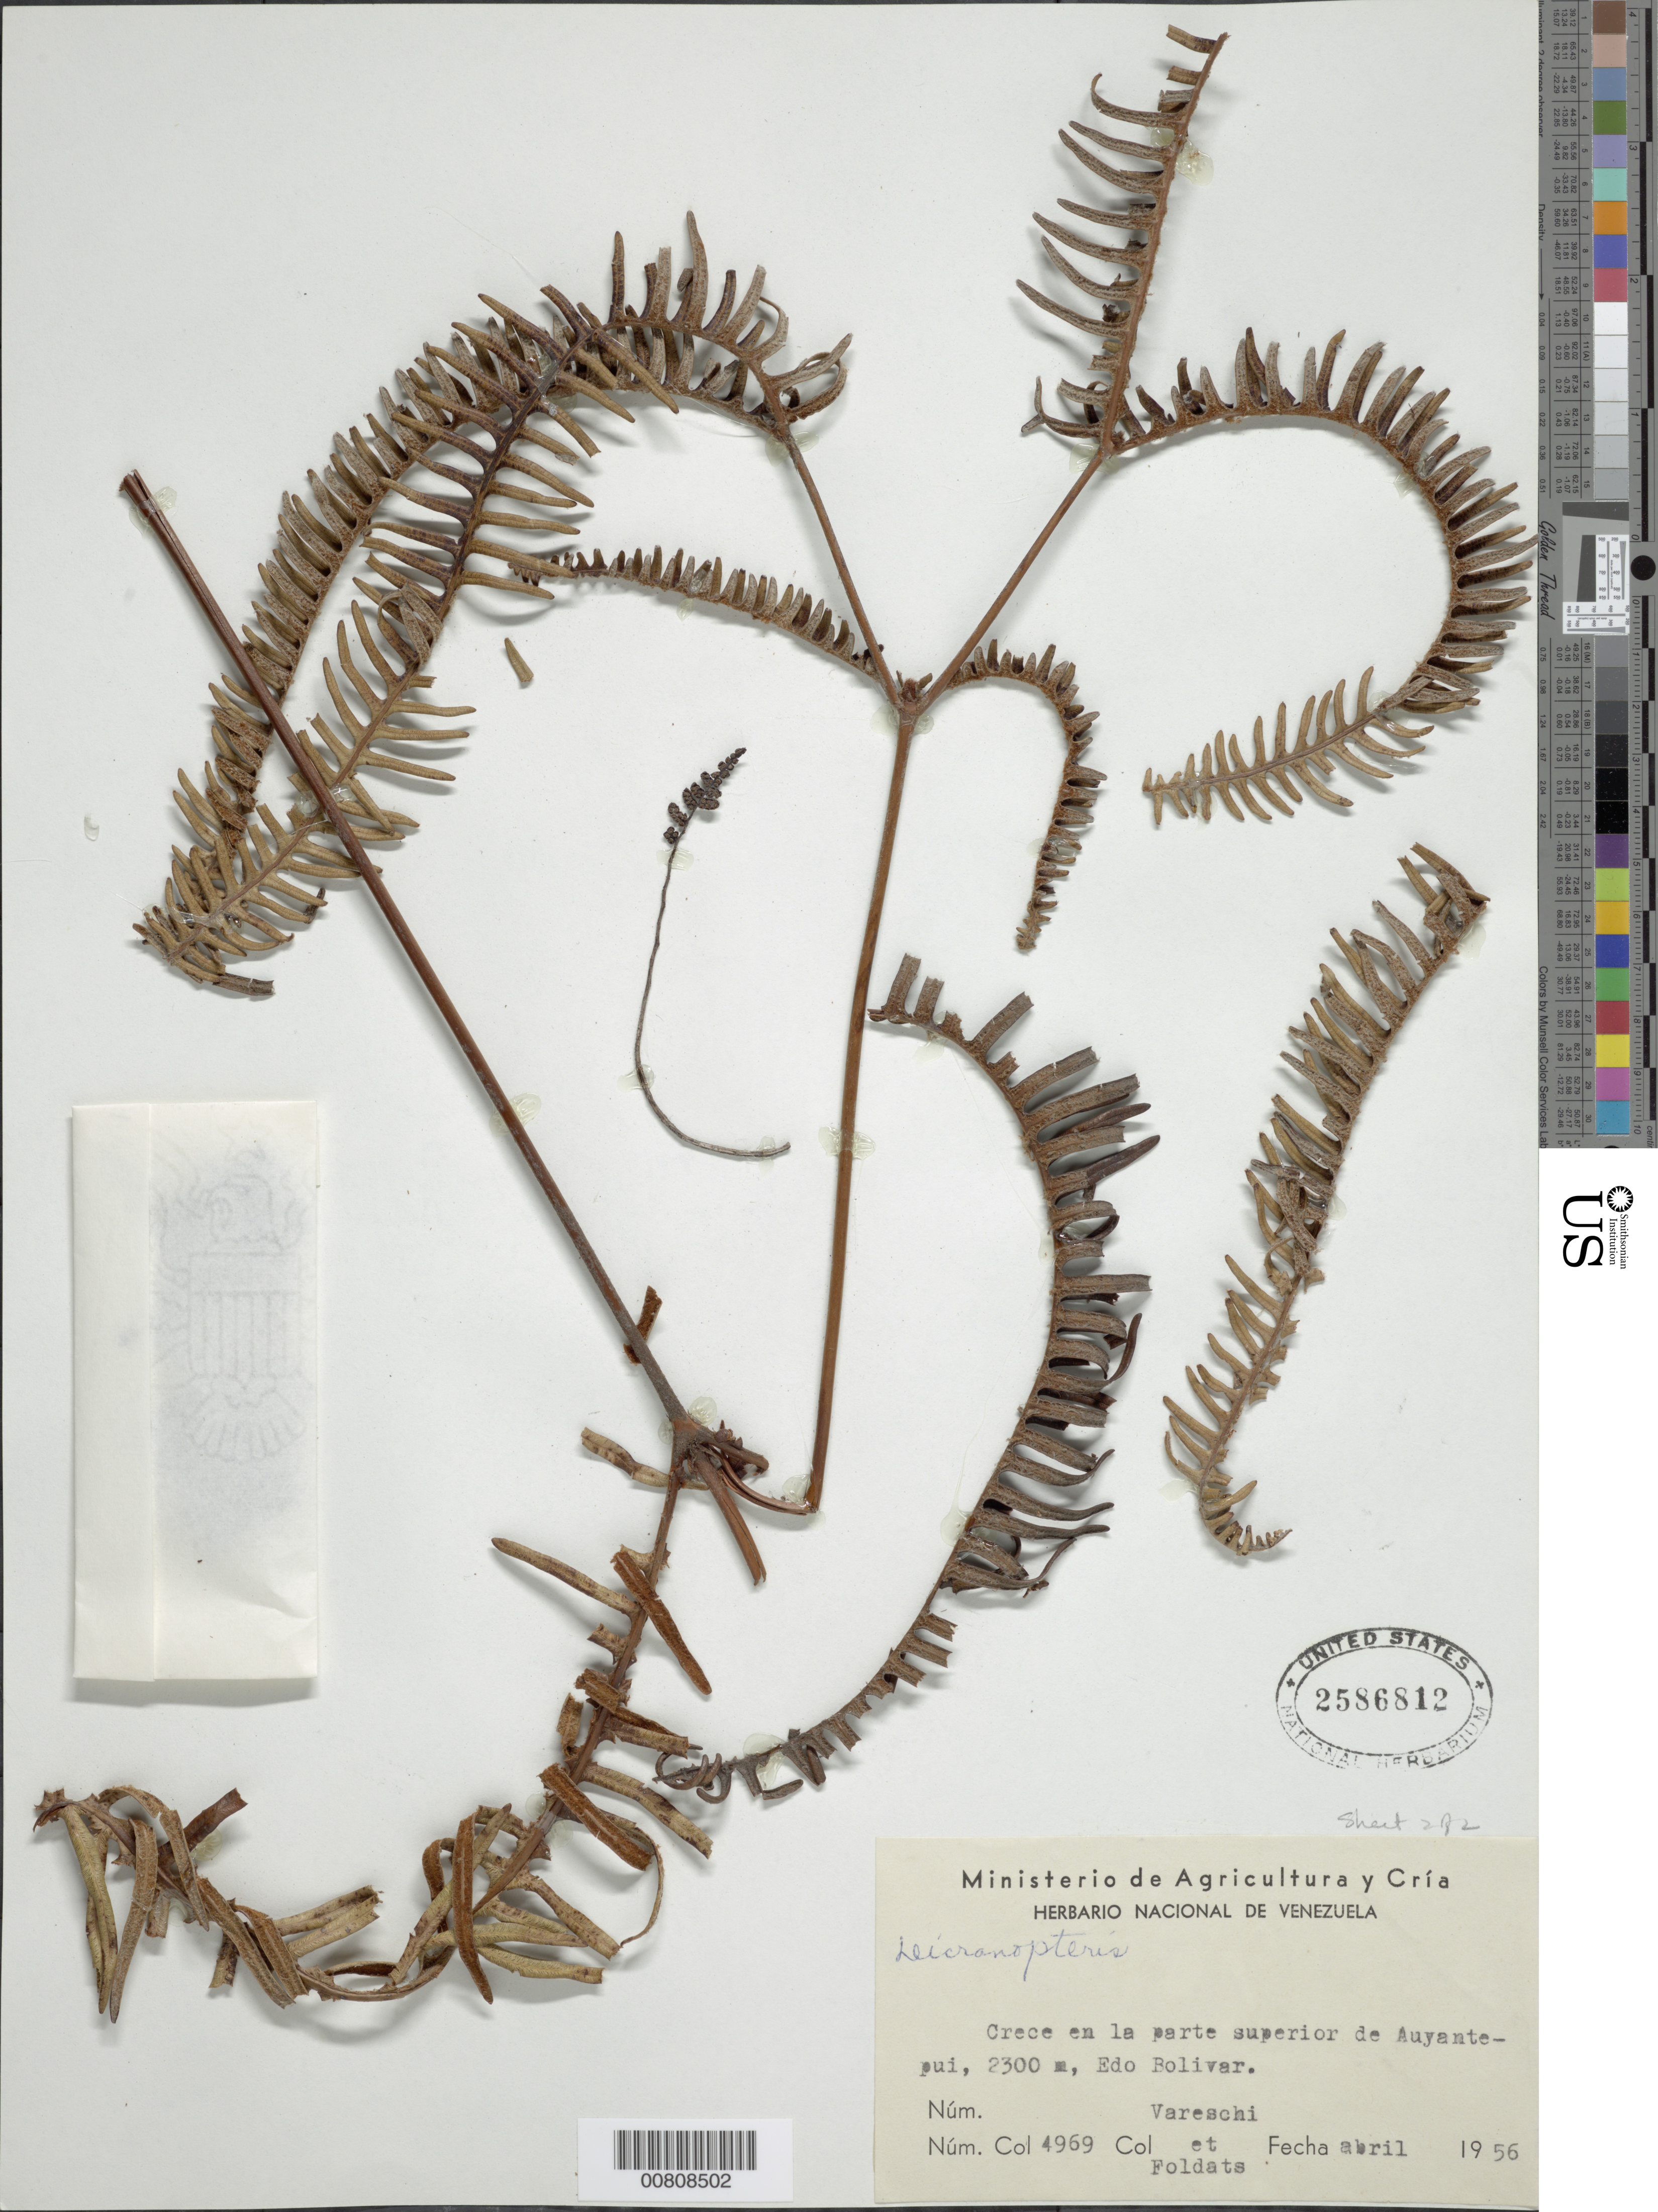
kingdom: Plantae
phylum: Tracheophyta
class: Polypodiopsida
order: Gleicheniales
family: Gleicheniaceae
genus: Dicranopteris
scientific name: Dicranopteris schomburgkiana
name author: (J.W. Sturm) C.V. Morton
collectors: -. Vareschi & Foldats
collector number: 4969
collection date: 1956-04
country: Venezuela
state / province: Bolivar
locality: Crece en la parte superior de Auyantepui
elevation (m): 2300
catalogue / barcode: US 2586812